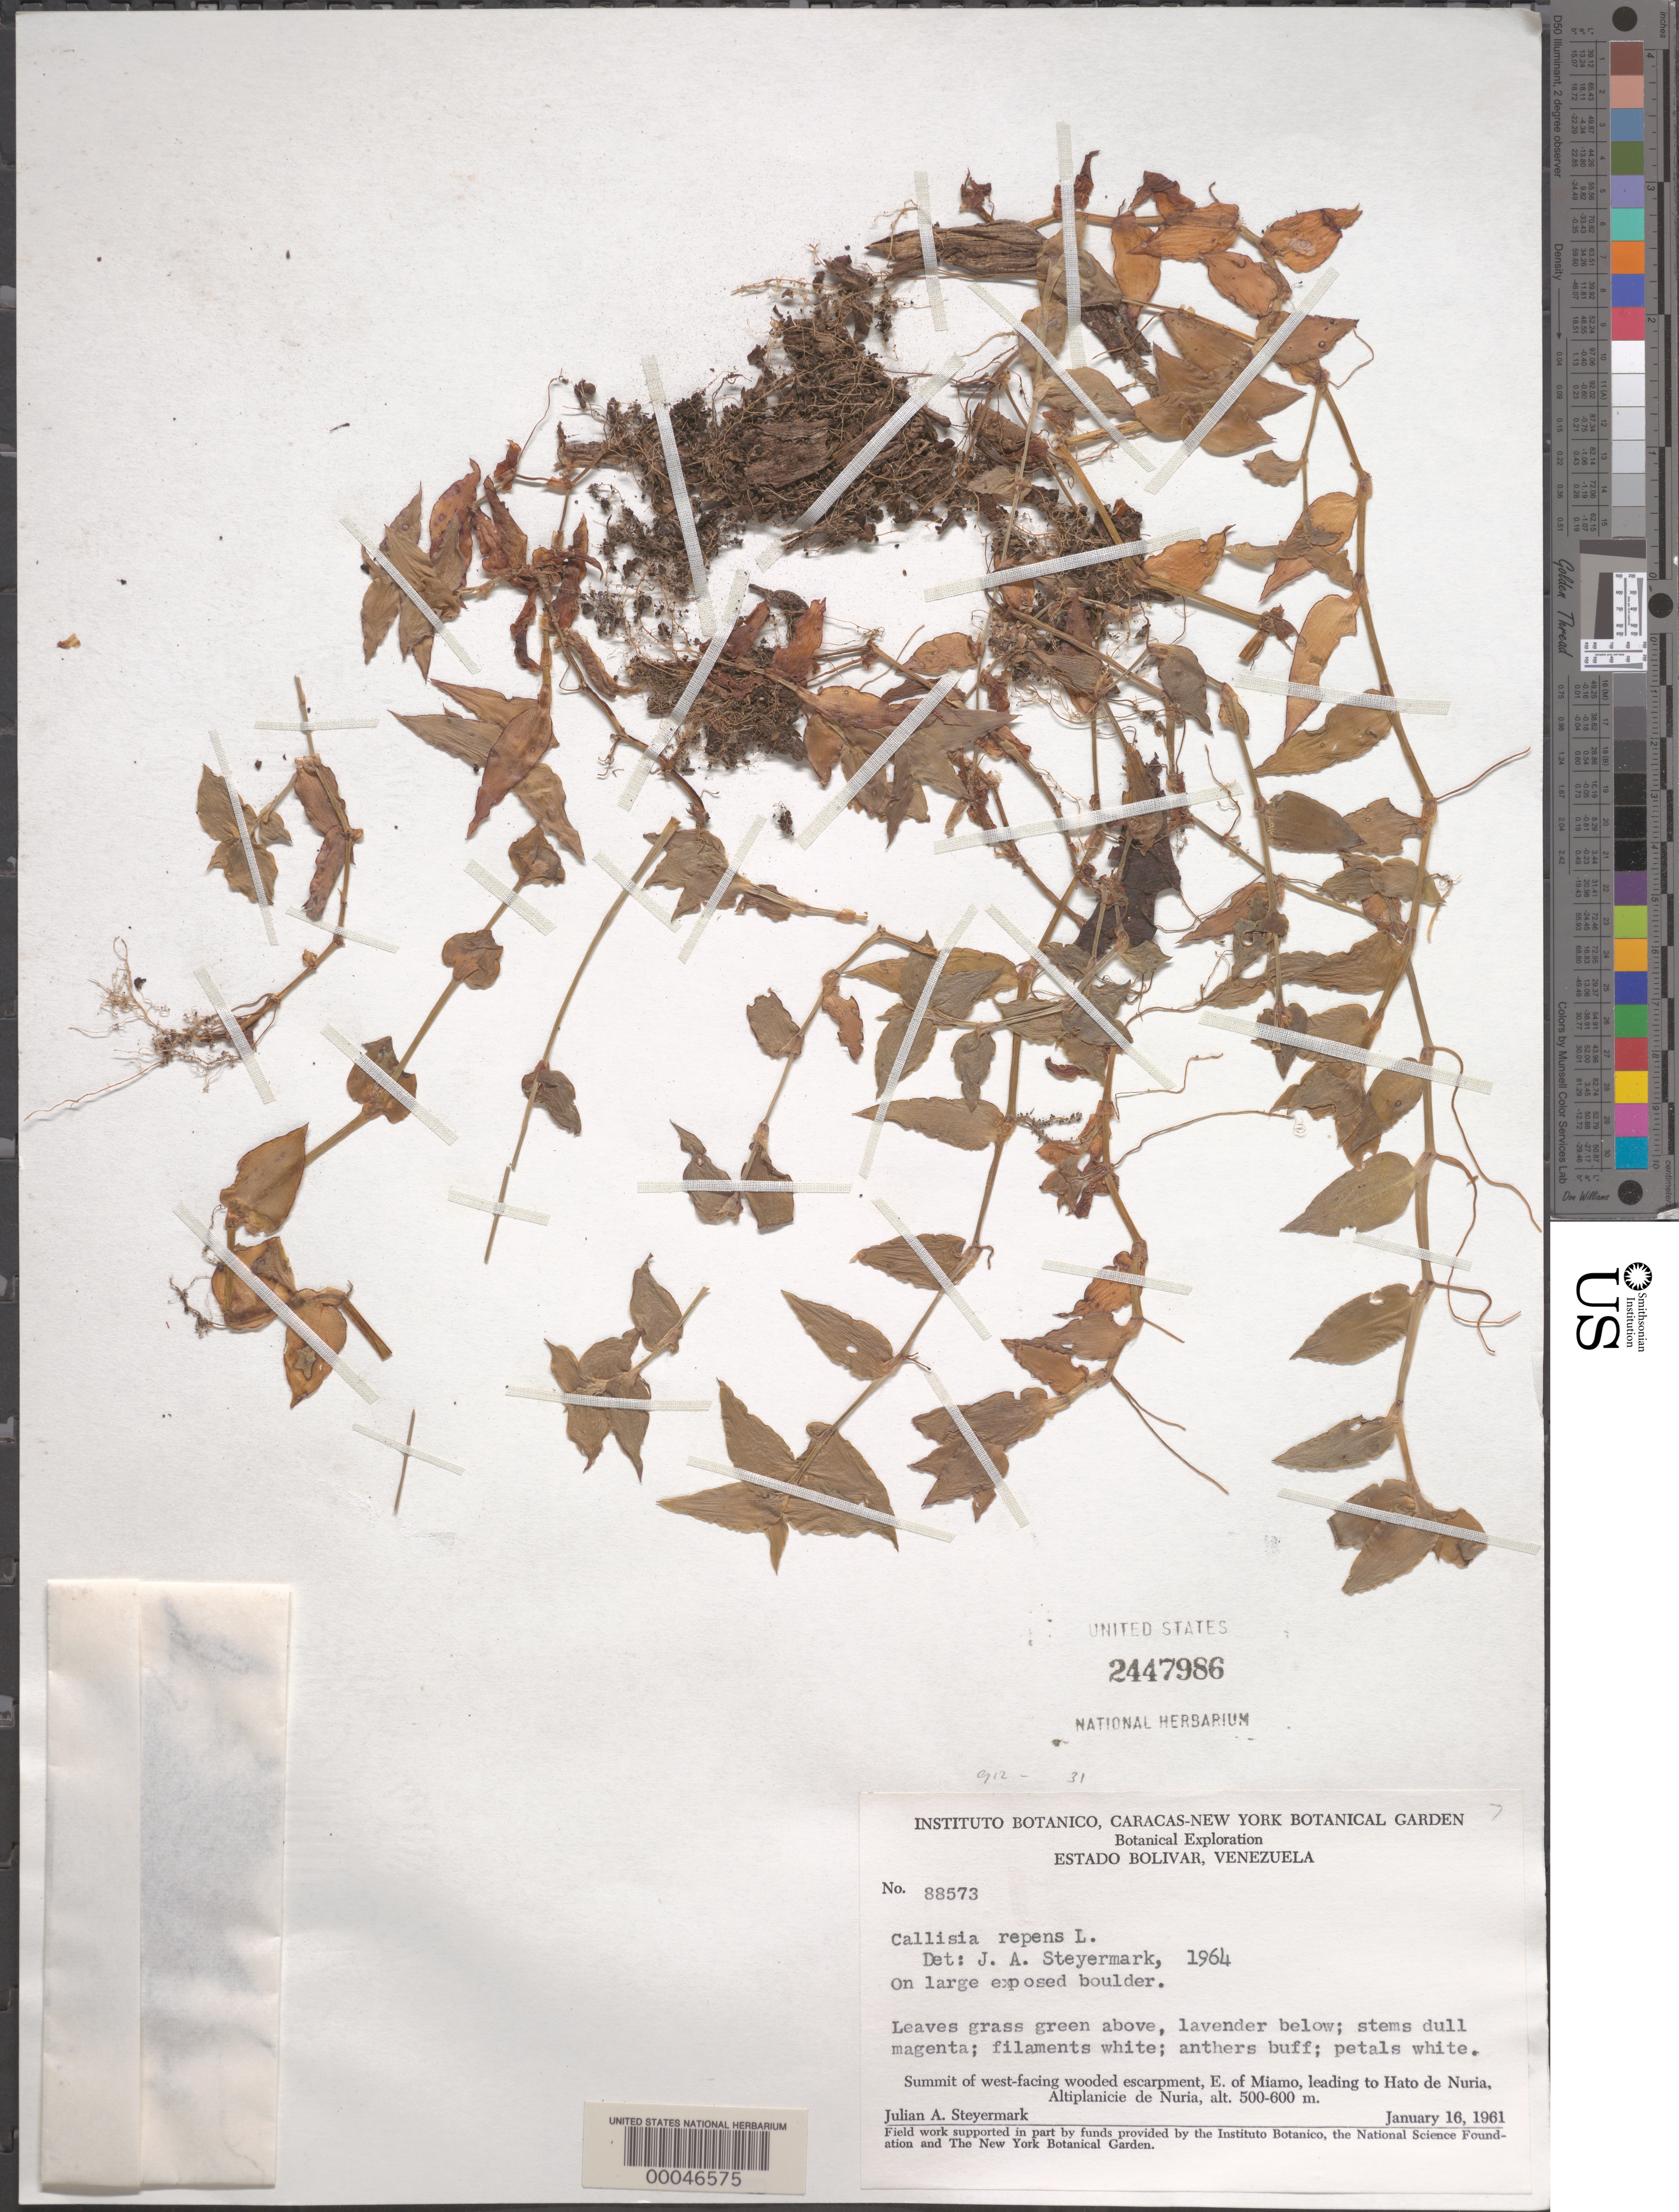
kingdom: Plantae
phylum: Tracheophyta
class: Liliopsida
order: Commelinales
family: Commelinaceae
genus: Callisia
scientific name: Callisia repens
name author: (Jacq.) L.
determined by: Steyermark, Julian A., (VEN)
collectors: J. Steyermark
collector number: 88573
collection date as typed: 16 Jan 1961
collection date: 1961-01-16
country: Venezuela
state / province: Bolivar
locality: E of miamo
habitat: Summit of west facing wooded escarpment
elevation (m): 500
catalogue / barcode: US 2447986